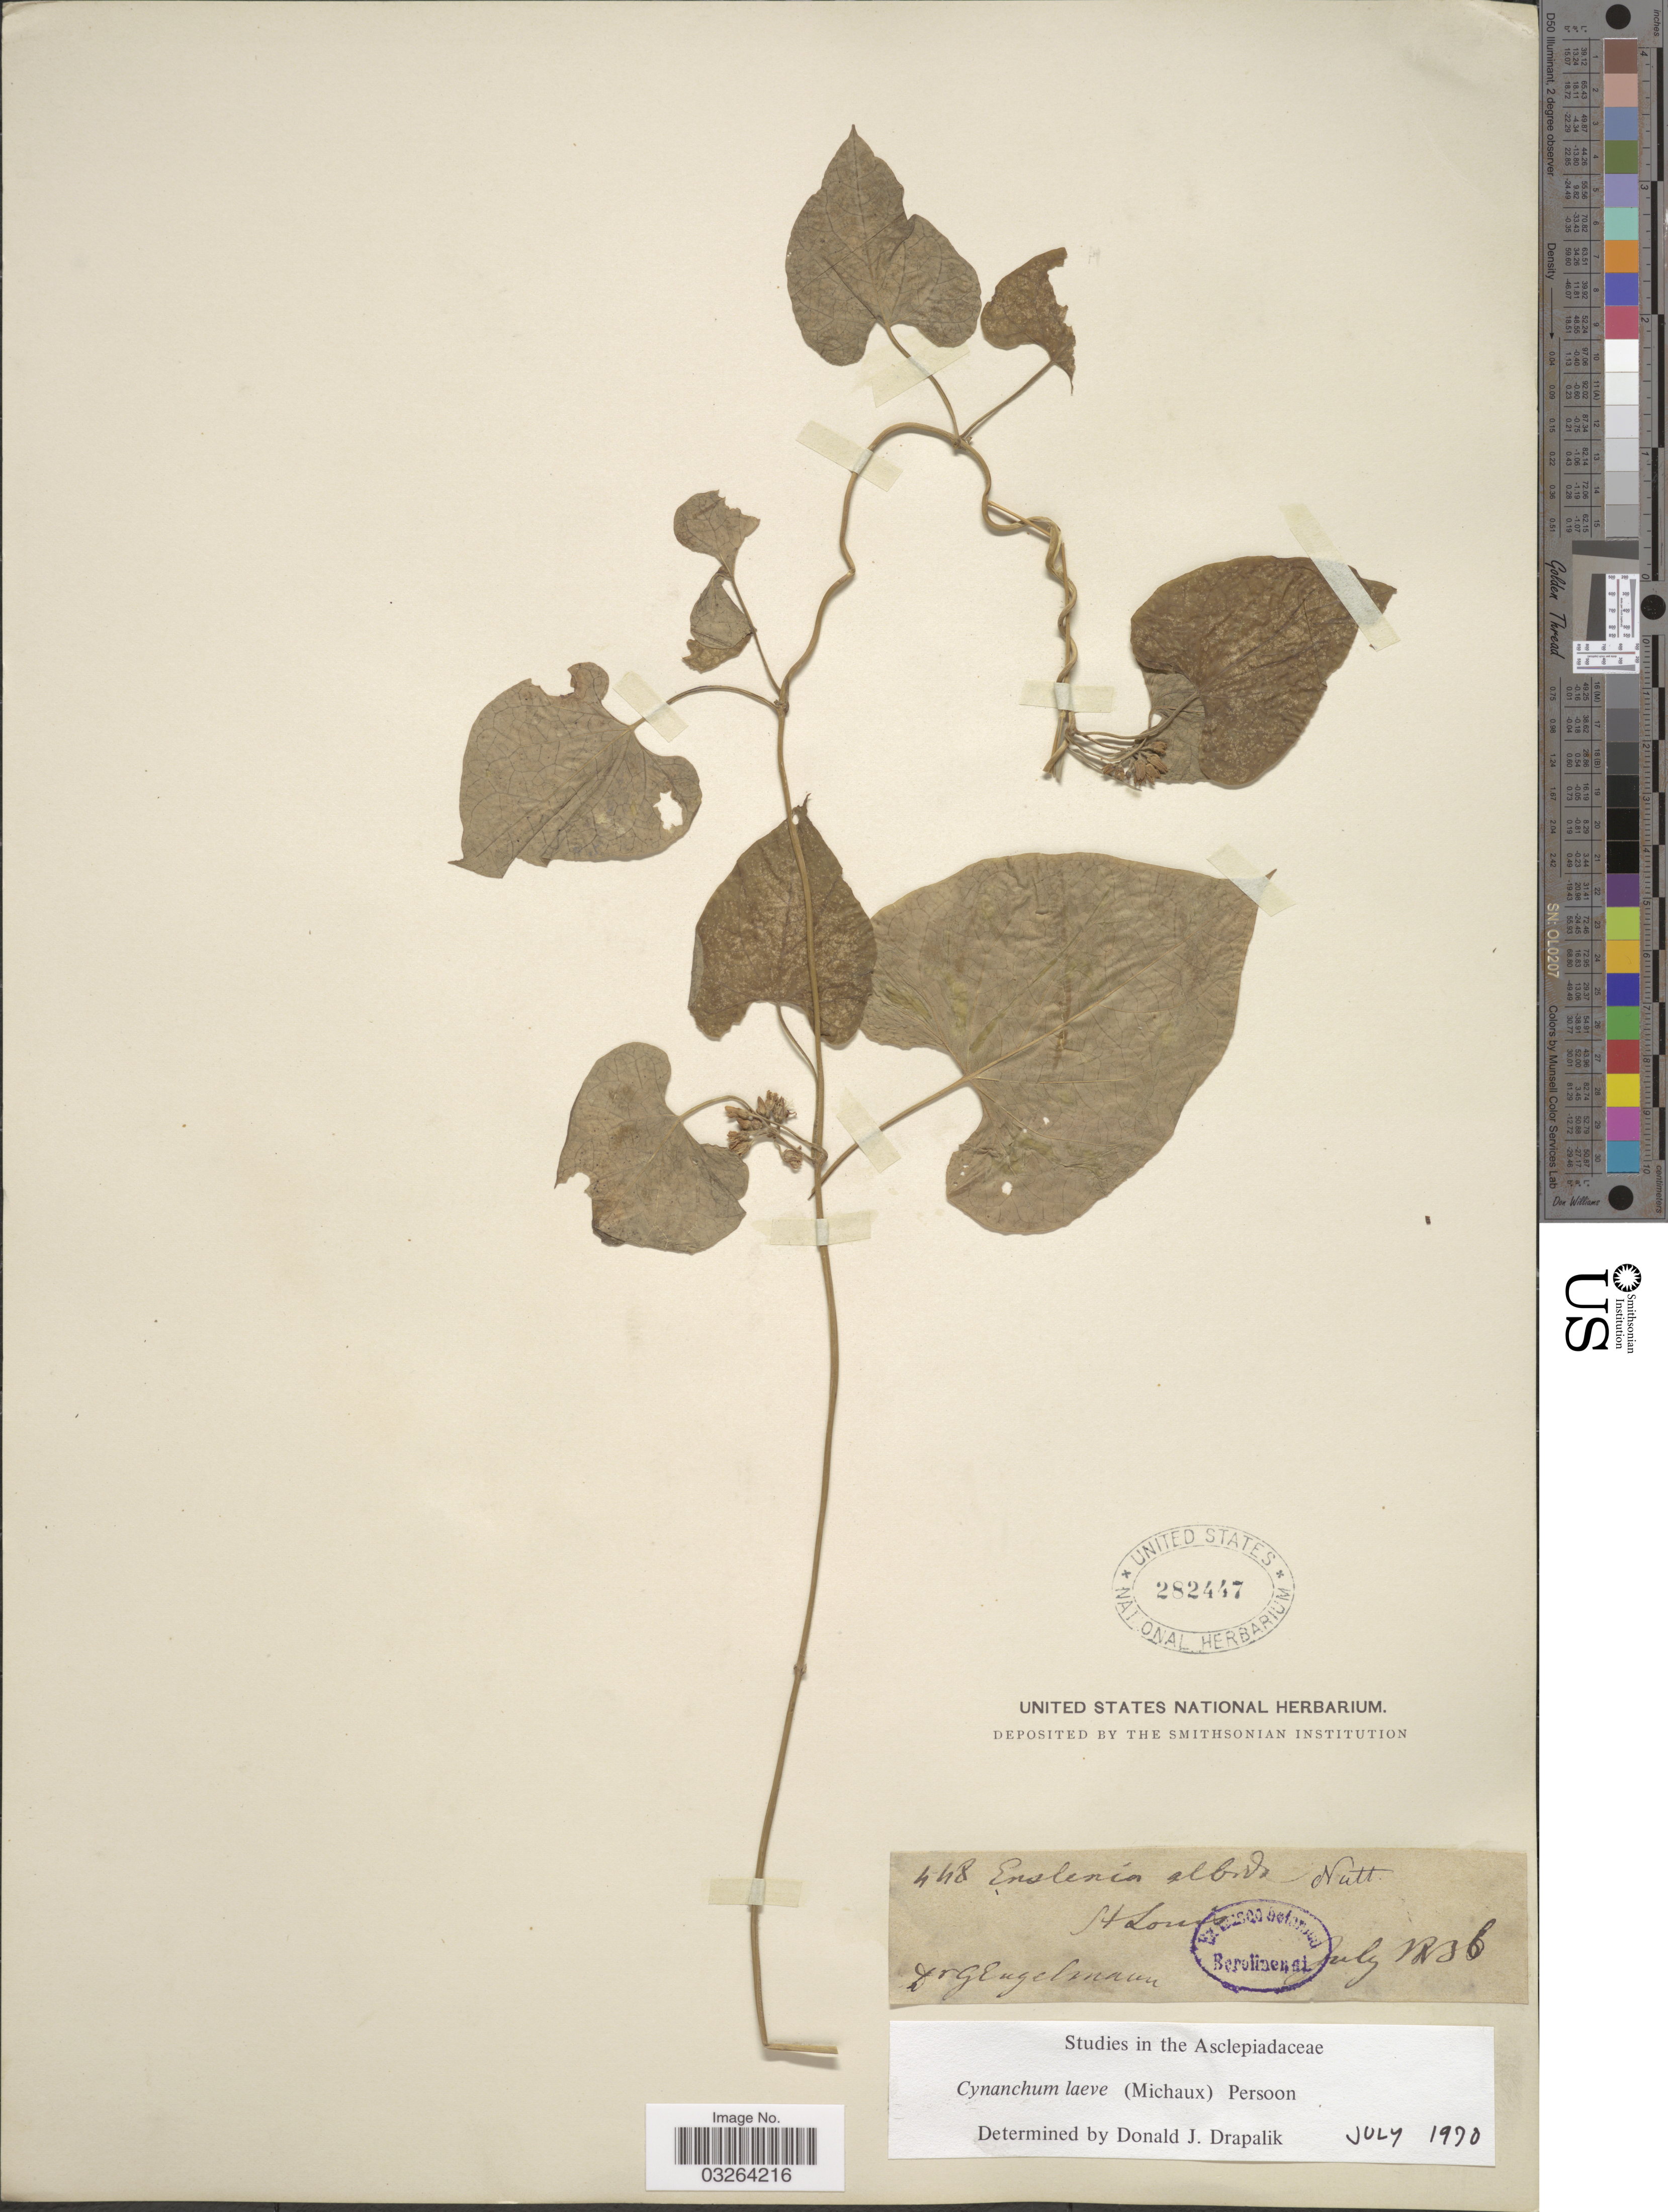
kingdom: Plantae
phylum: Tracheophyta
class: Magnoliopsida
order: Gentianales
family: Apocynaceae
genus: Cynanchum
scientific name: Cynanchum laeve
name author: (Michx.) Pers.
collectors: G. Engelmann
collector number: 448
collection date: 1836-07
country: United States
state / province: Missouri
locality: St. Louis.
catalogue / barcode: US 282447